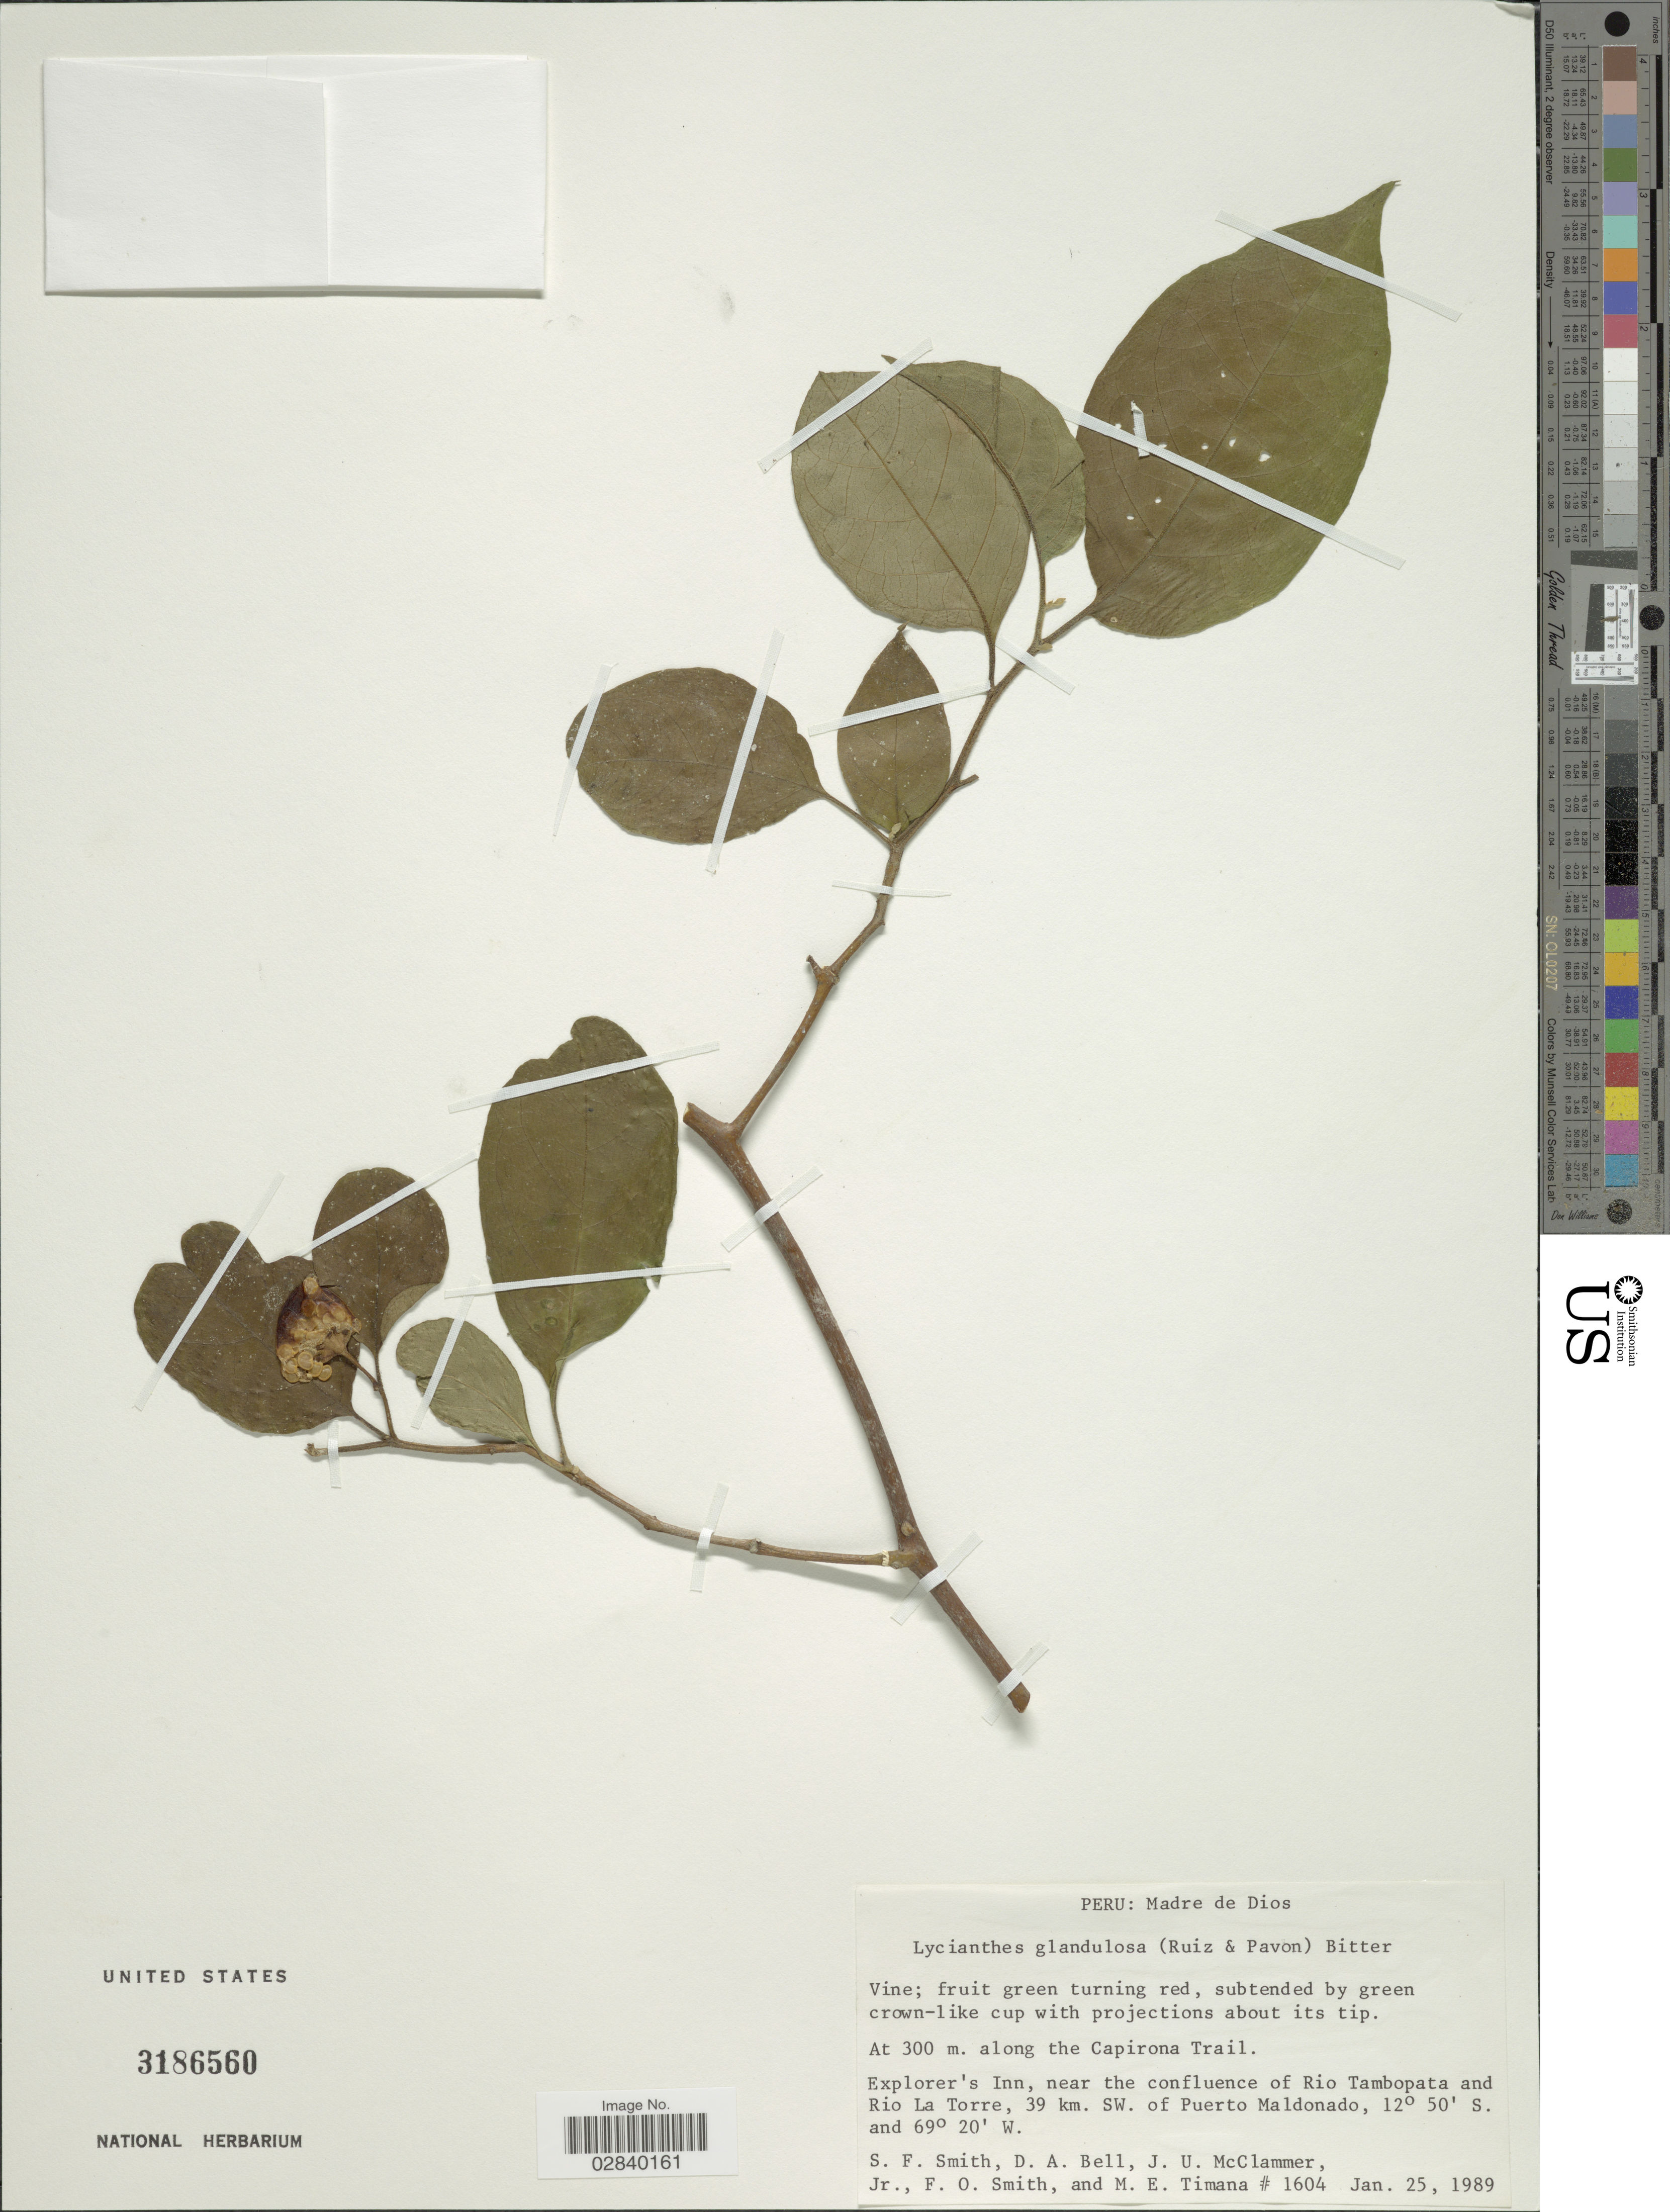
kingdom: Plantae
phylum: Tracheophyta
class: Magnoliopsida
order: Solanales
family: Solanaceae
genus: Lycianthes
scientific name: Lycianthes glandulosa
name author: (Ruiz & Pav.) Bitter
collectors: S.F. Smith, D. A. Bell, J. McClammer Jr. & F. Smith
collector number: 1604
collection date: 1989-01-25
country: Peru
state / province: Madre de Dios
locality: Along the Capirona Trail. Explorer's Inn, near the confluence of Rio Tambopata and Rio La Torre, 39 km. SW. of Puerto Maldonado.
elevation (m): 300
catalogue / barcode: US 3186560